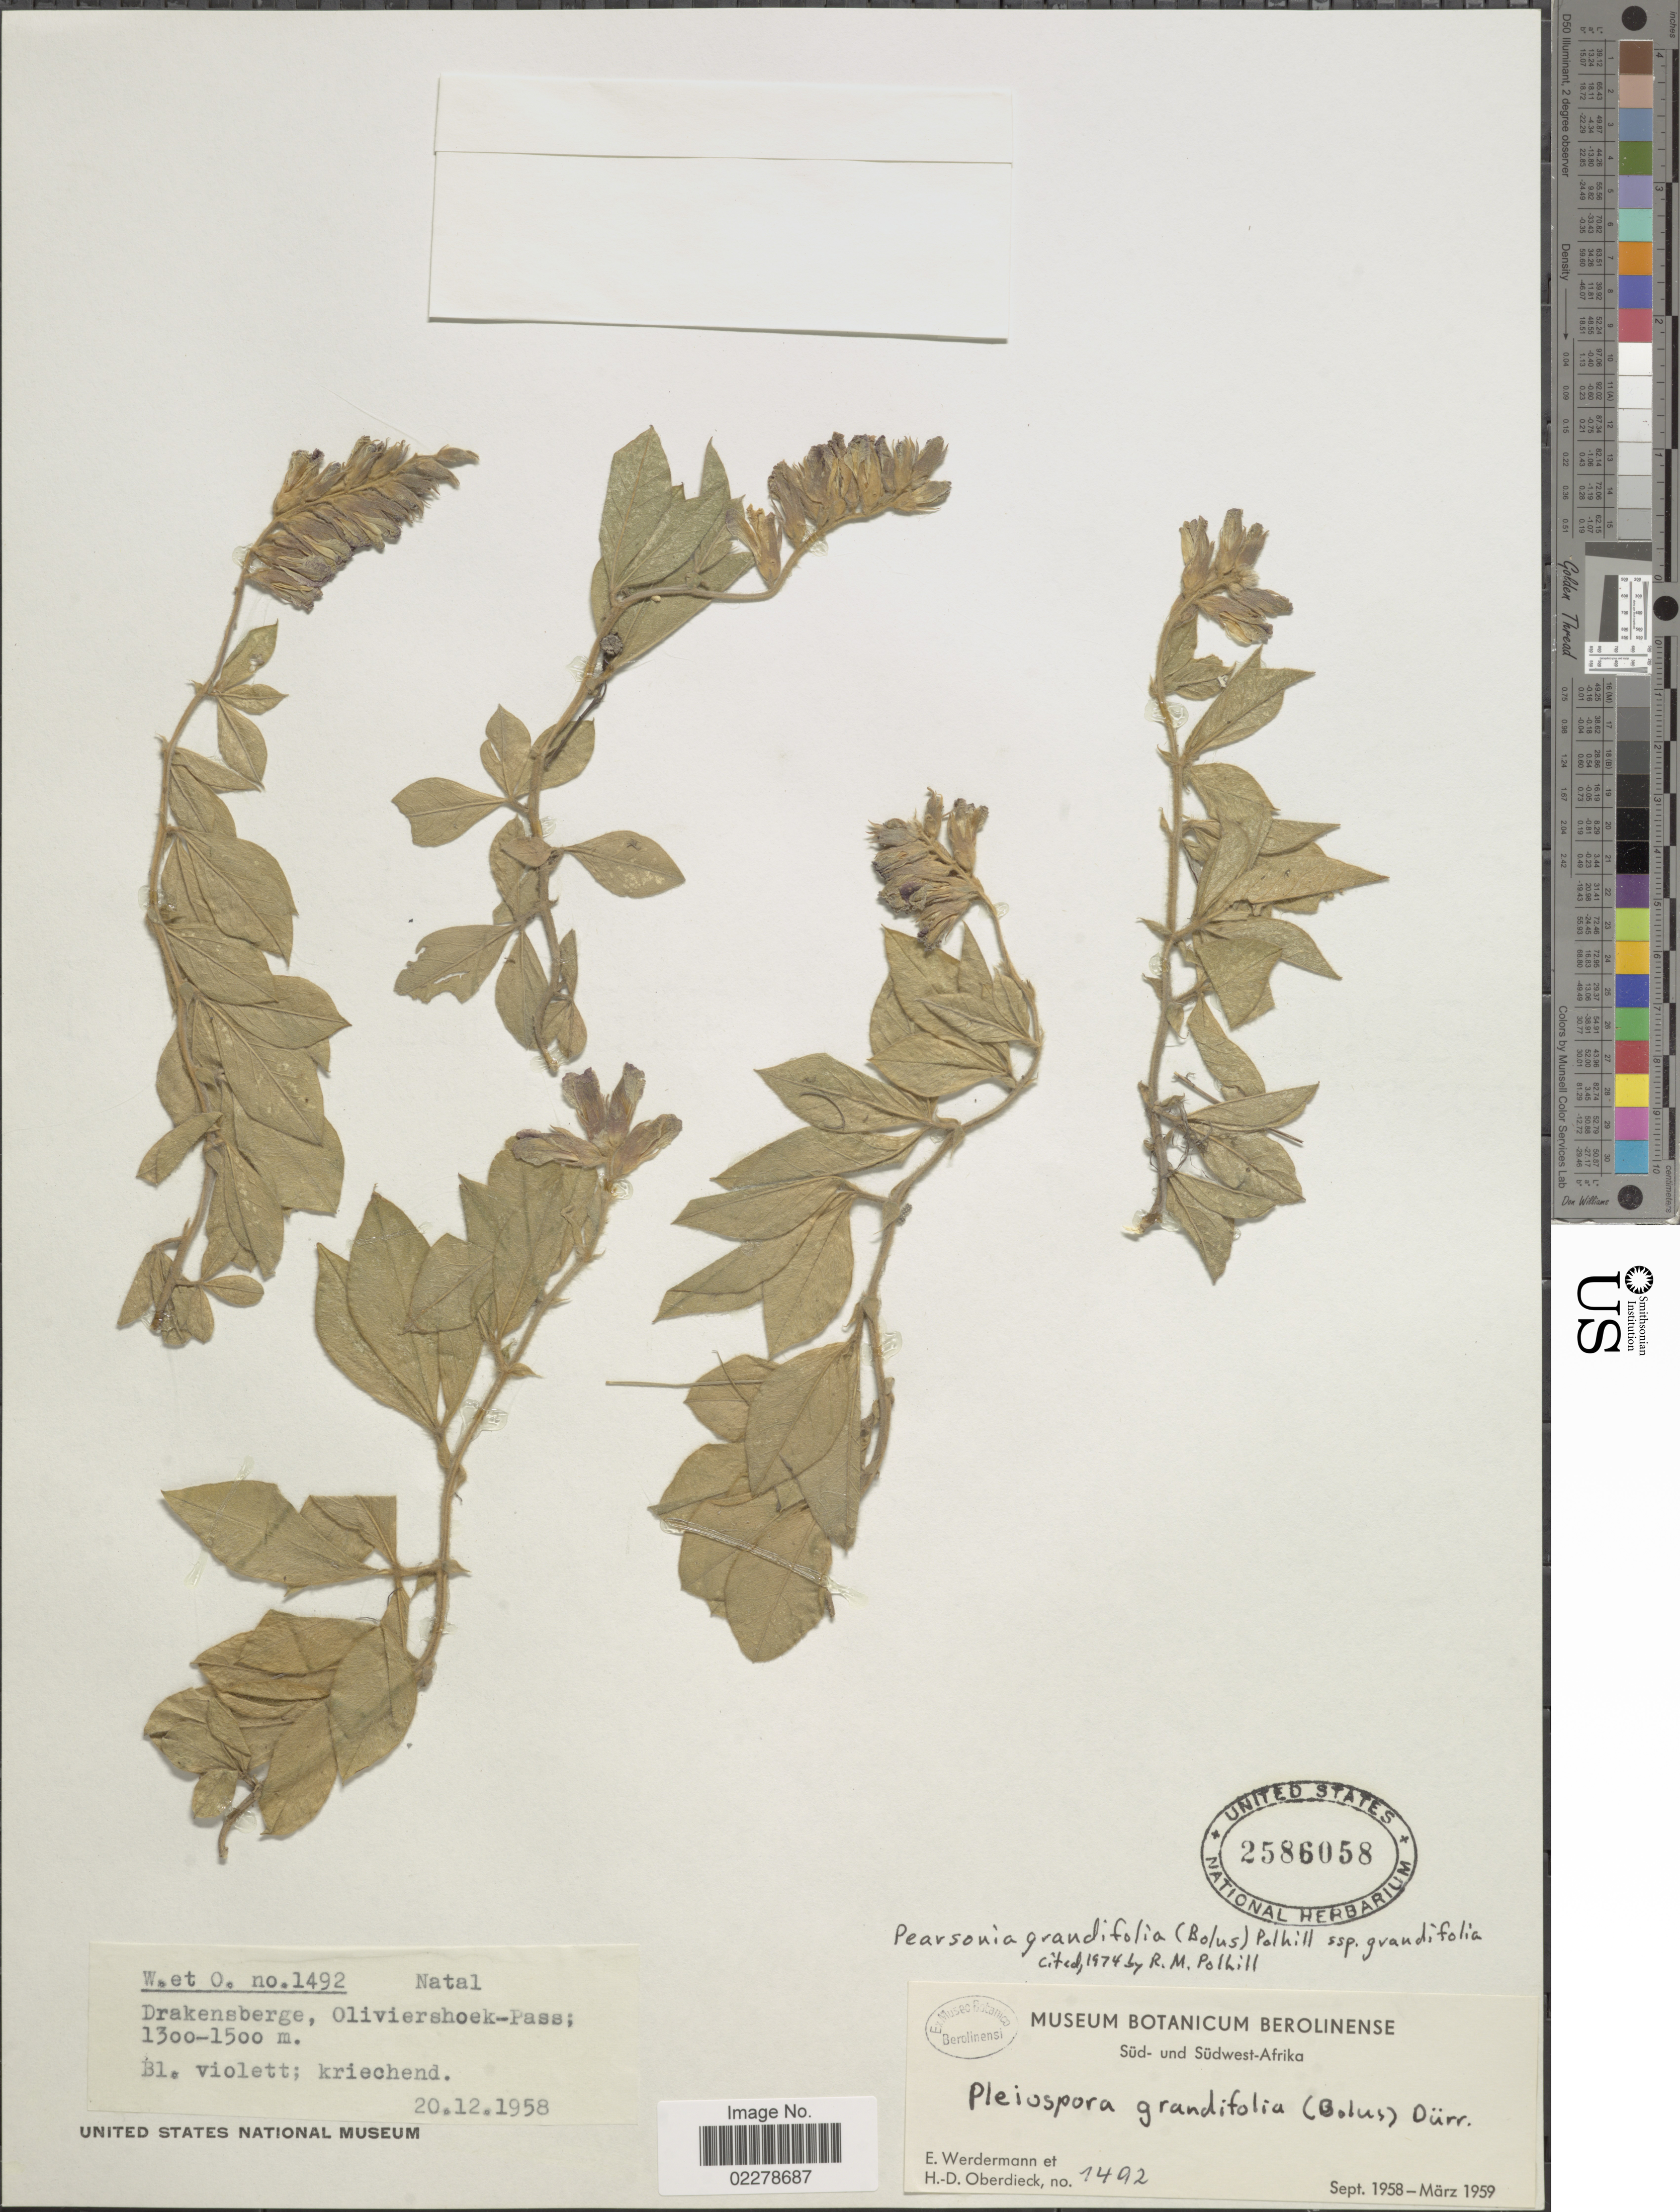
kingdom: Plantae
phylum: Tracheophyta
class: Magnoliopsida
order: Fabales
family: Fabaceae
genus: Pearsonia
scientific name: Pearsonia grandifolia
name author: (Bolus) Polhill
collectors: E. Werdermann & H. Oberdieck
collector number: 1492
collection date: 1958-12-20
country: South Africa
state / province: KwaZulu-Natal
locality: Süd - und Südwest-Afrika. Natal. Drakensberge, Oliviershoek-Pass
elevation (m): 1300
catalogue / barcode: US 2586058